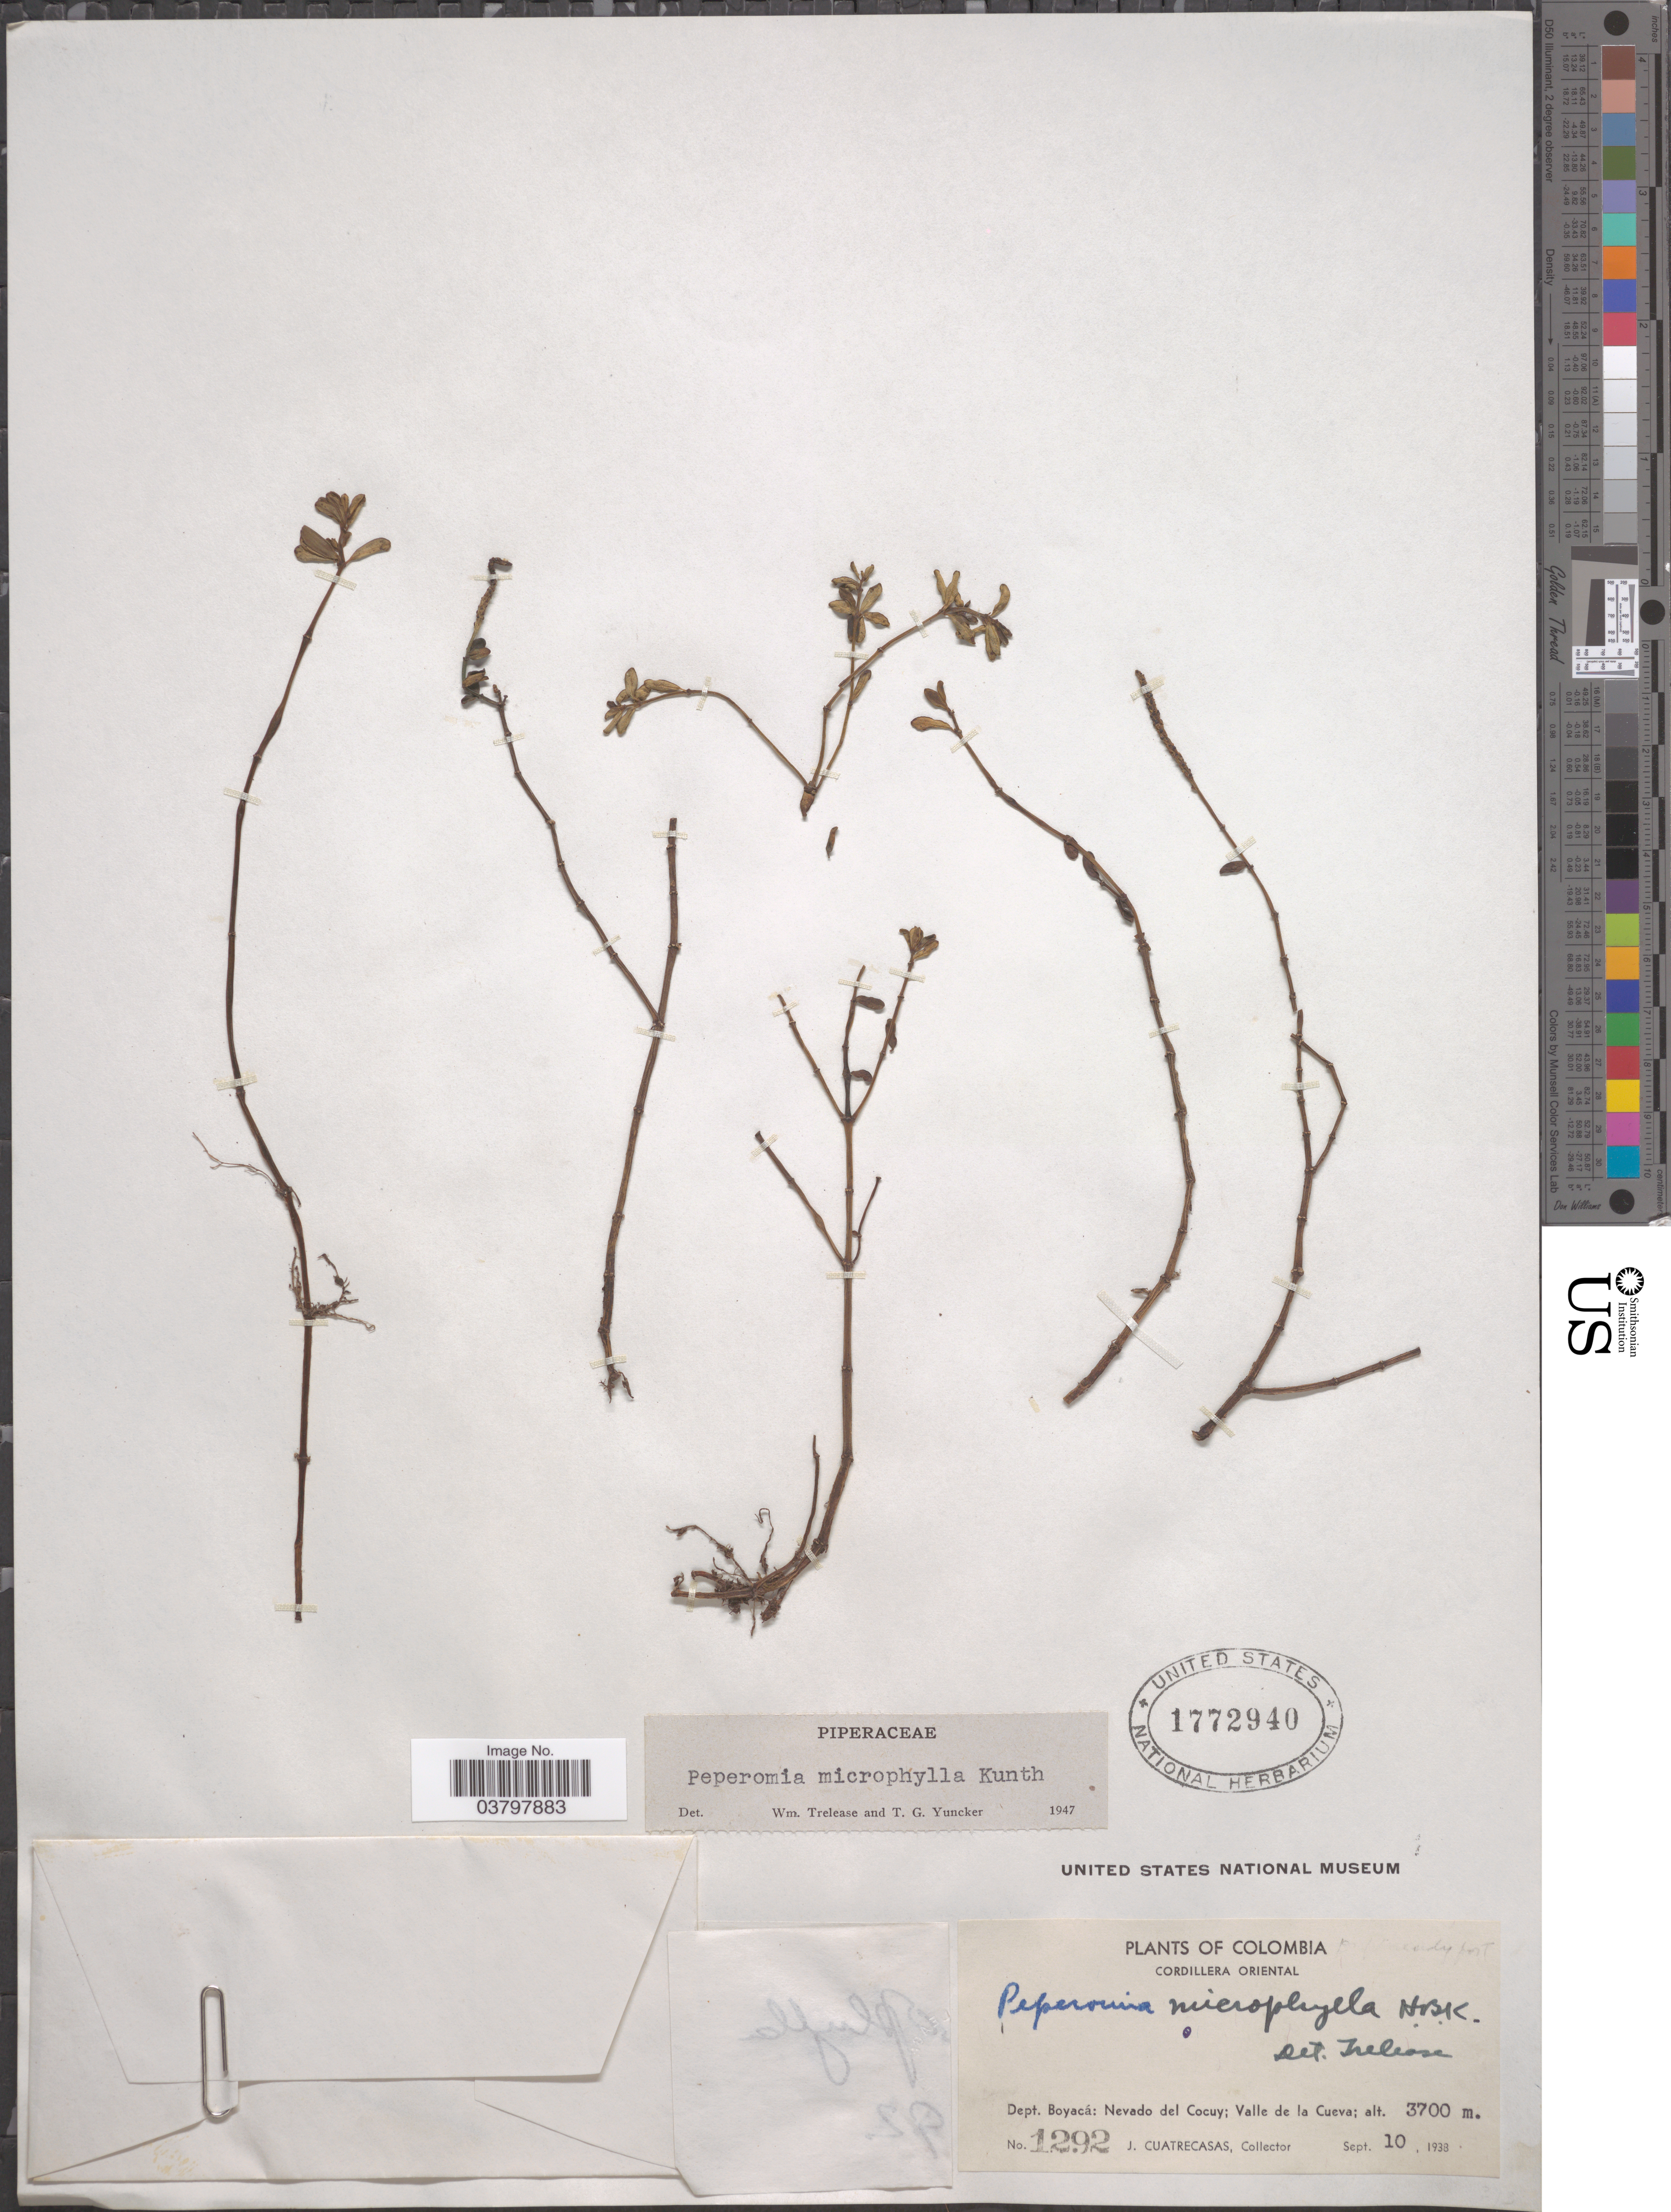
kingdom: Plantae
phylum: Tracheophyta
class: Magnoliopsida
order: Piperales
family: Piperaceae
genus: Peperomia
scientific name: Peperomia microphylla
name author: Kunth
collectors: J. Cuatrecasas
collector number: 1292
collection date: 1938-09-10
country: Colombia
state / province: Boyacá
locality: Cordillera Oriental. Dept. Boyacá: Nevado del Cocuy; Valle de la Cueva.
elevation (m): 3700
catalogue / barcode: US 1772940